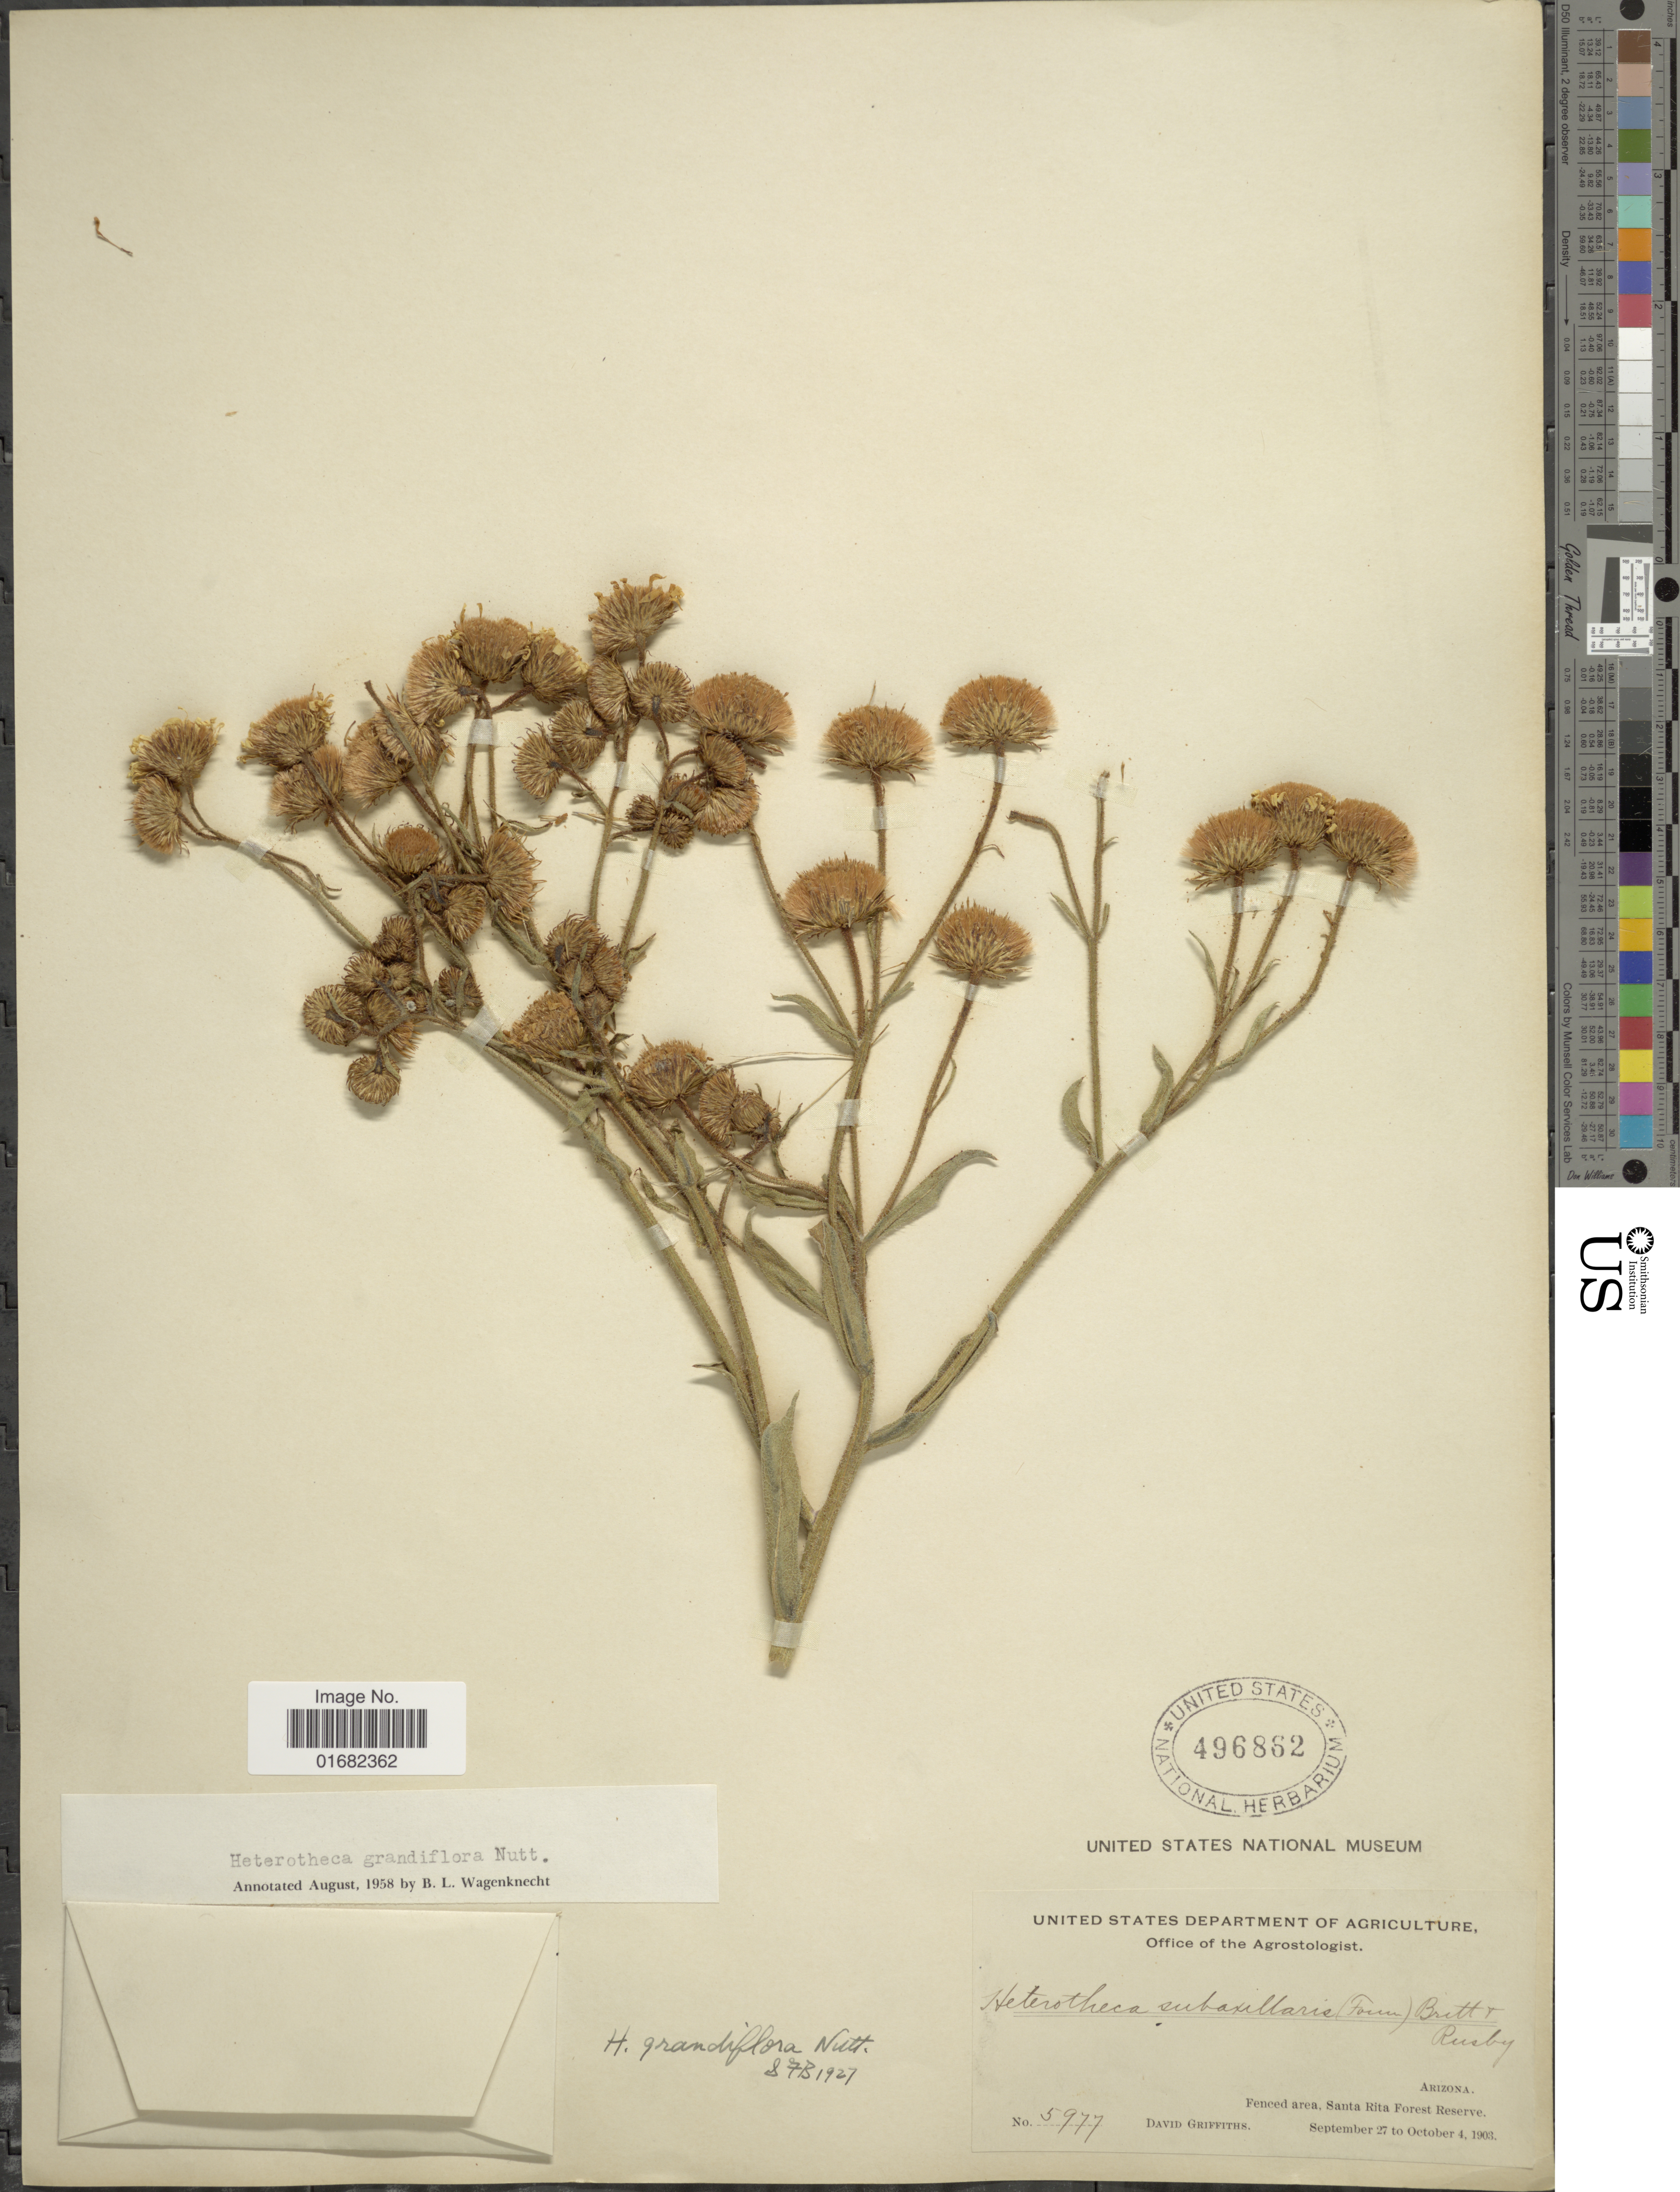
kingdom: Plantae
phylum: Tracheophyta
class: Magnoliopsida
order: Asterales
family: Asteraceae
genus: Heterotheca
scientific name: Heterotheca grandiflora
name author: Nutt.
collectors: D. Griffiths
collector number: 5977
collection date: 1903-09-27/1903-10-04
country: United States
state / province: Arizona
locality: Fenced area, Santa Rita Reserve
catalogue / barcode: US 496862